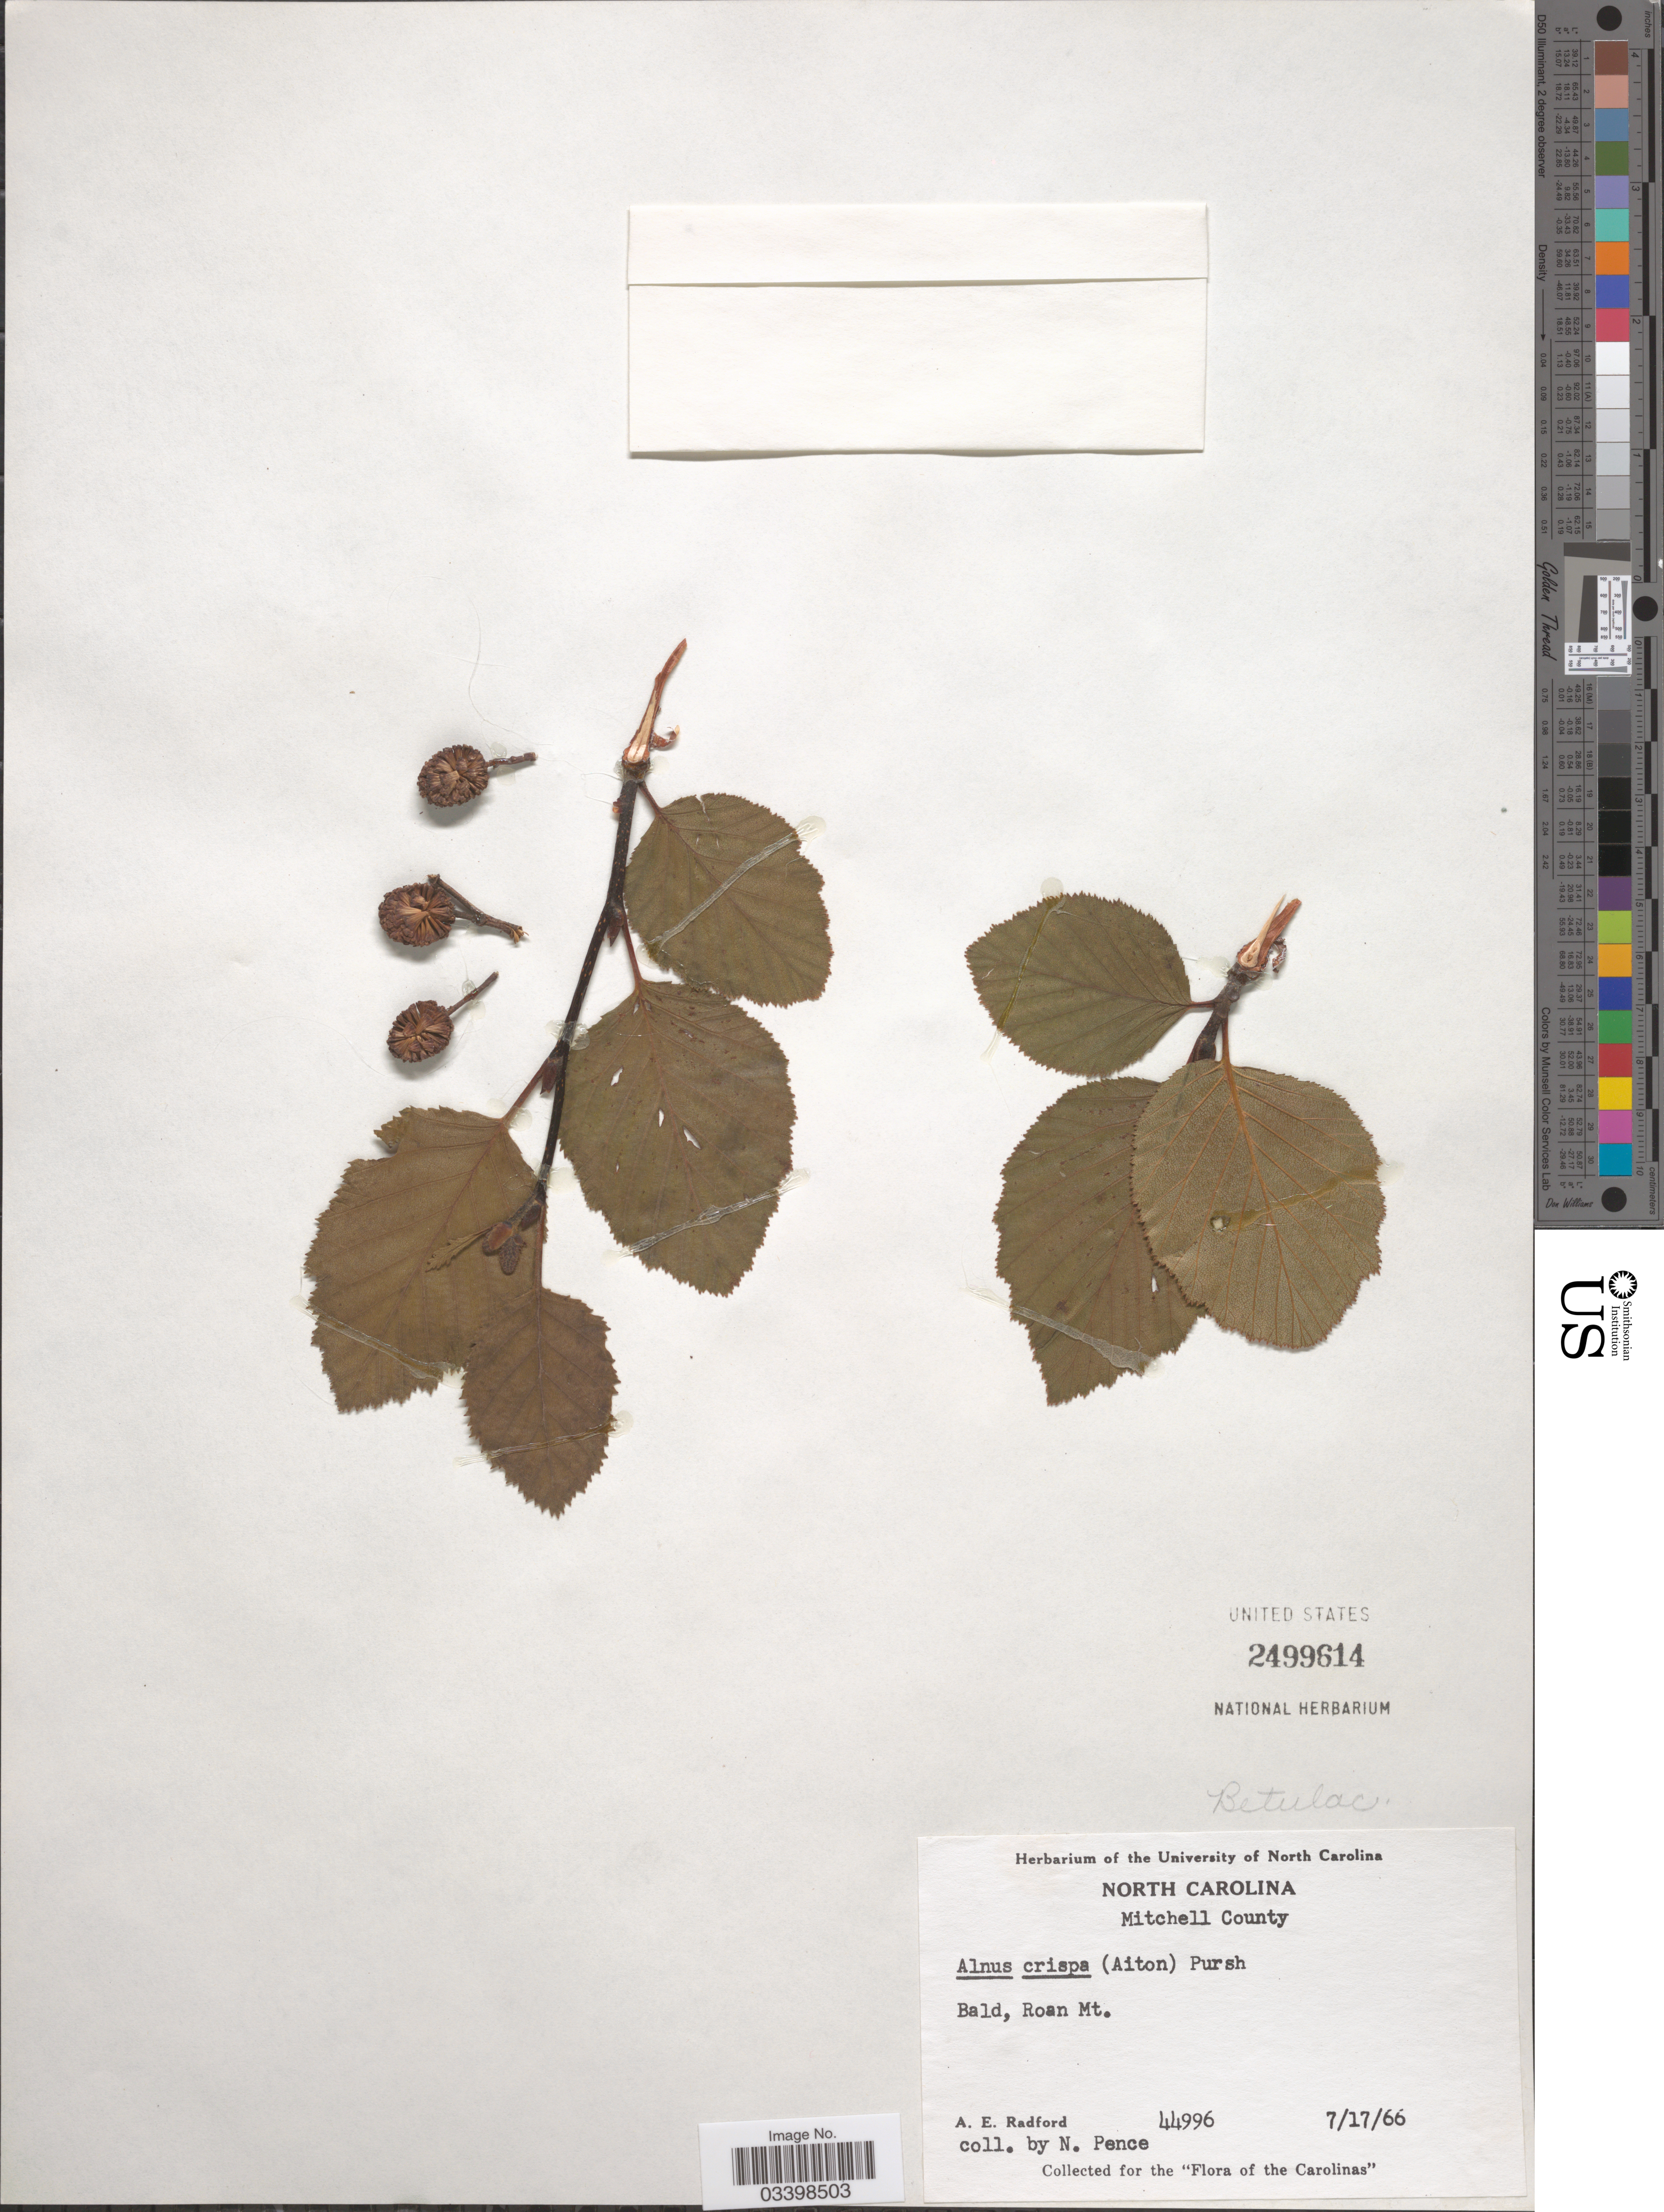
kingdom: Plantae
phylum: Tracheophyta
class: Magnoliopsida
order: Fagales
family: Betulaceae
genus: Alnus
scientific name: Alnus viridis subsp. crispa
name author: (Aiton) Turrill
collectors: N. Pence & A. E. Radford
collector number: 44996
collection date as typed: Transcribed d/m/y: 17/7/66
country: United States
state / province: North Carolina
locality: Mitchell County. Bald, Roan Mt.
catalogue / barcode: US 2499614